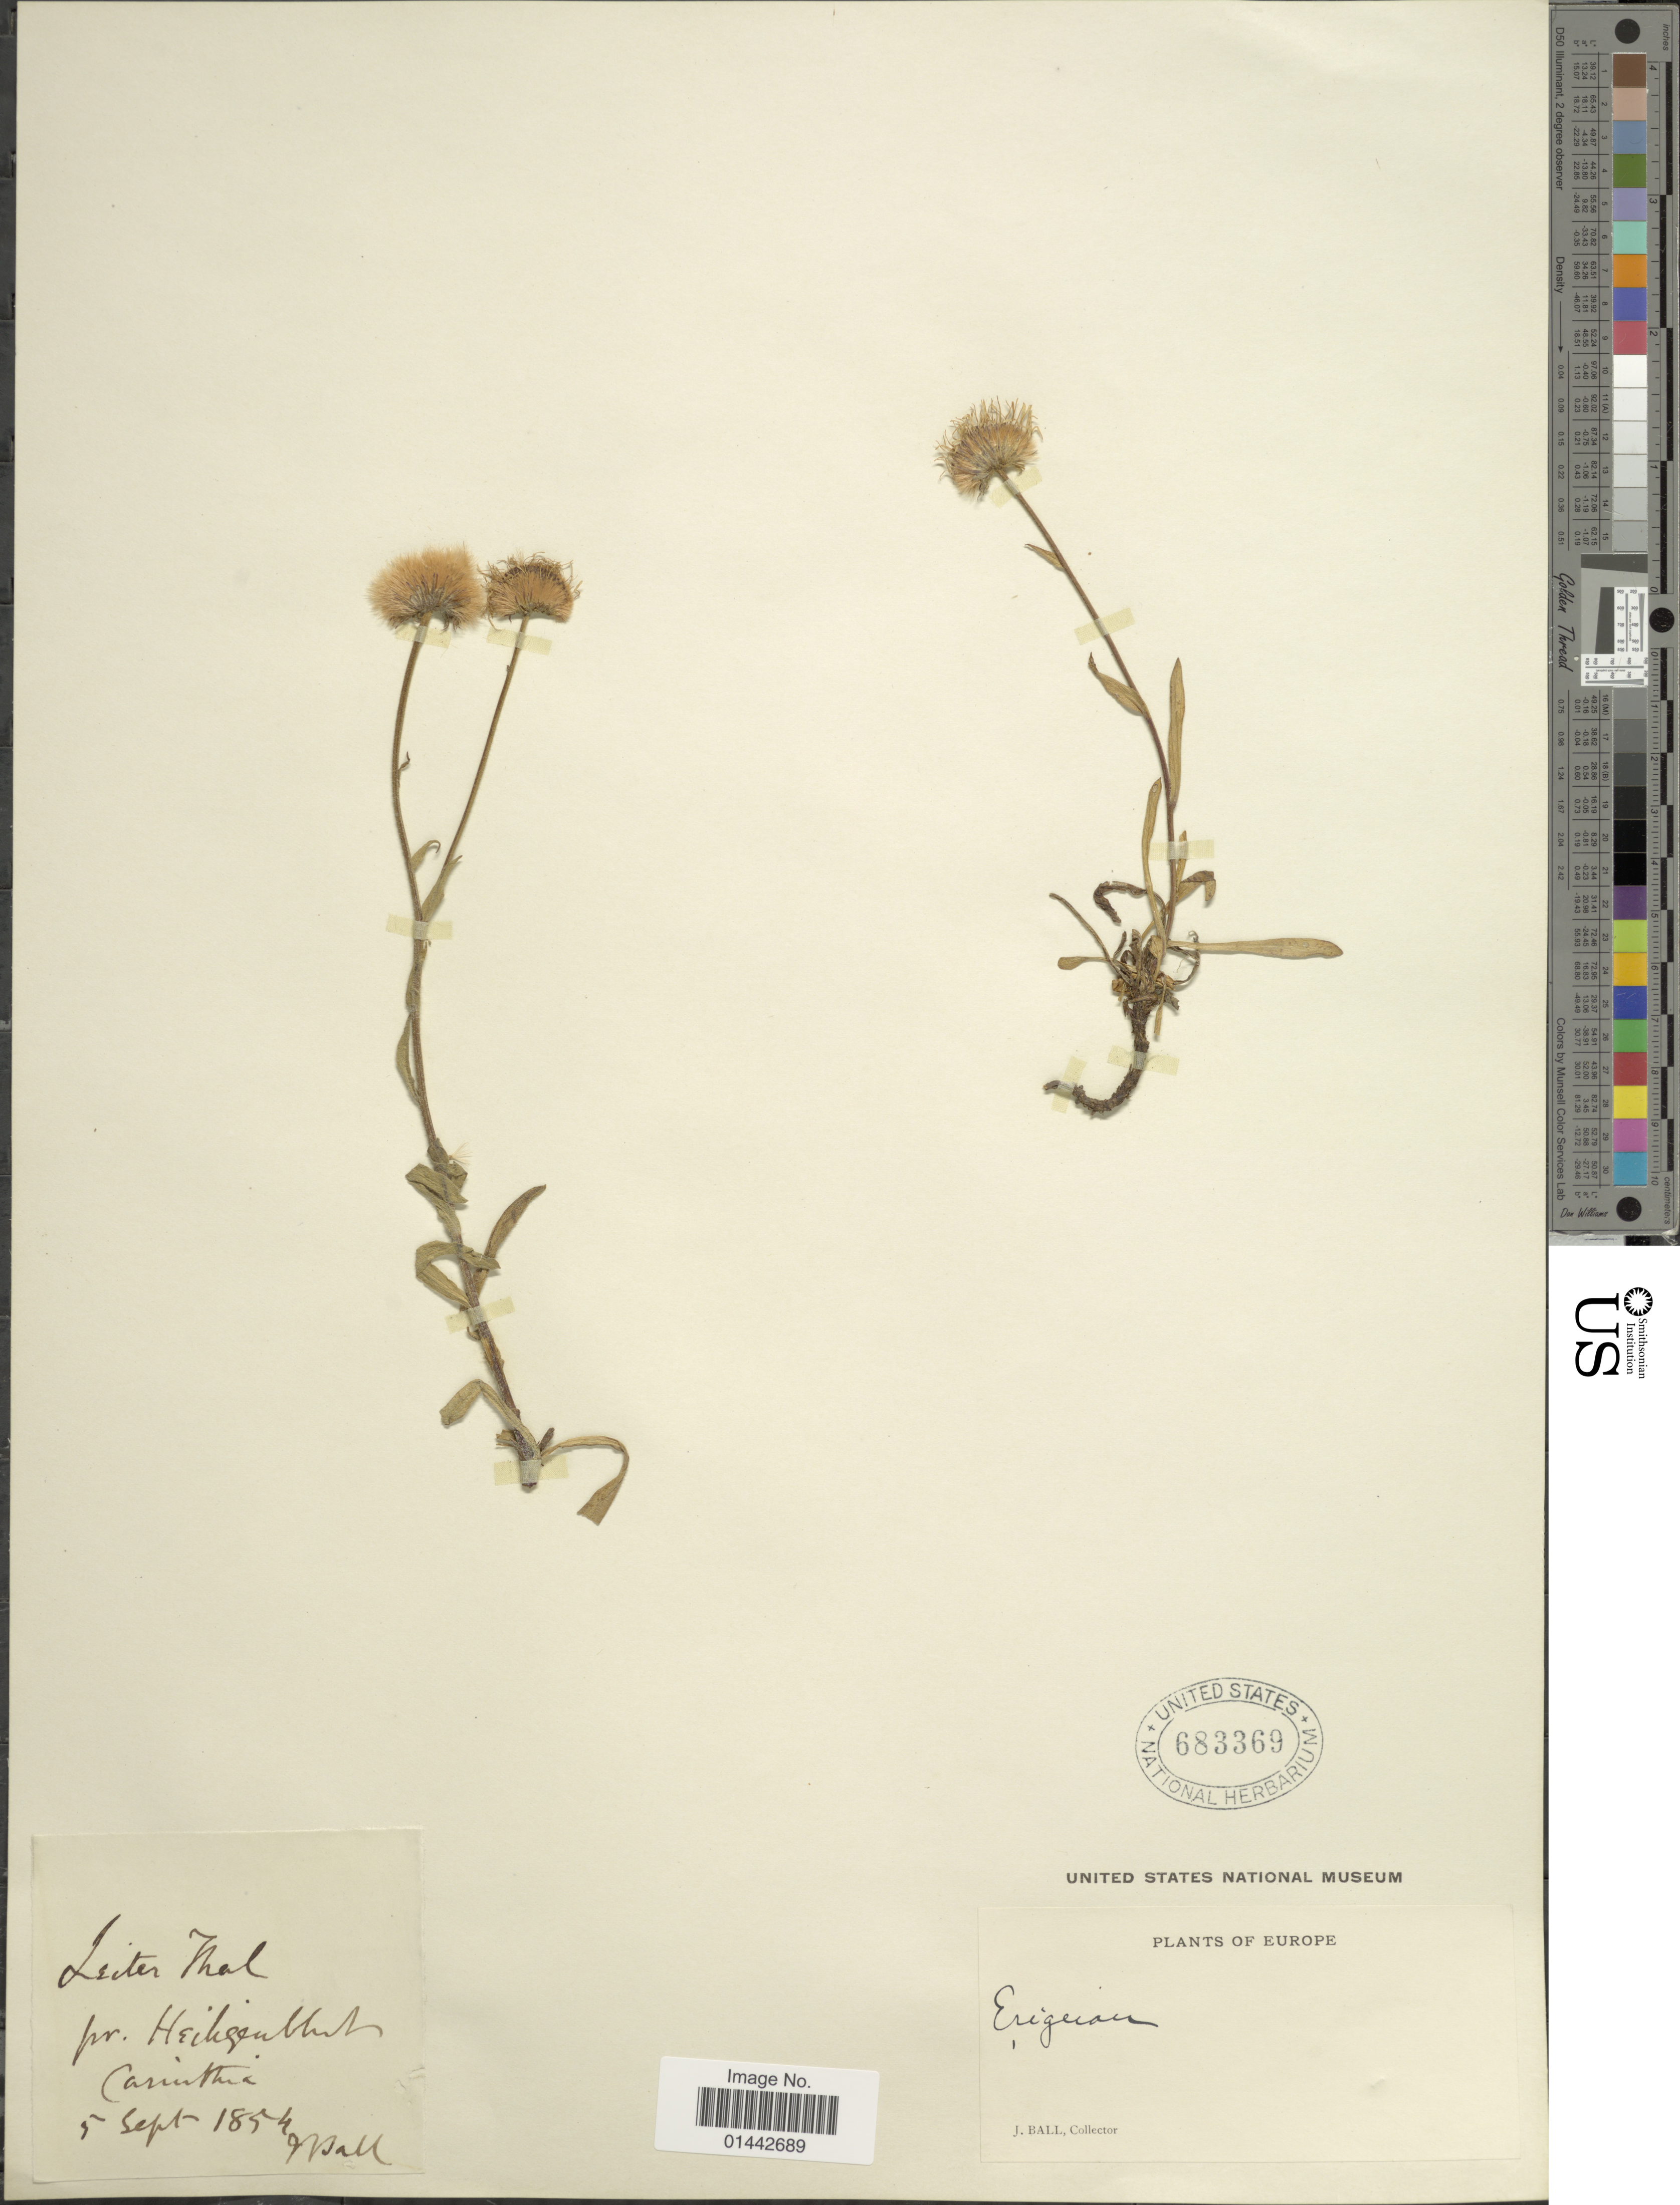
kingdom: Plantae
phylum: Tracheophyta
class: Magnoliopsida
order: Asterales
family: Asteraceae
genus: Erigeron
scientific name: Erigeron alpinus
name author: L.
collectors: J. Ball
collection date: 1854-09-05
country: Austria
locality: Leiter Mal pr. Heiligenbhut Carinthia, Europe.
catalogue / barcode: US 683369